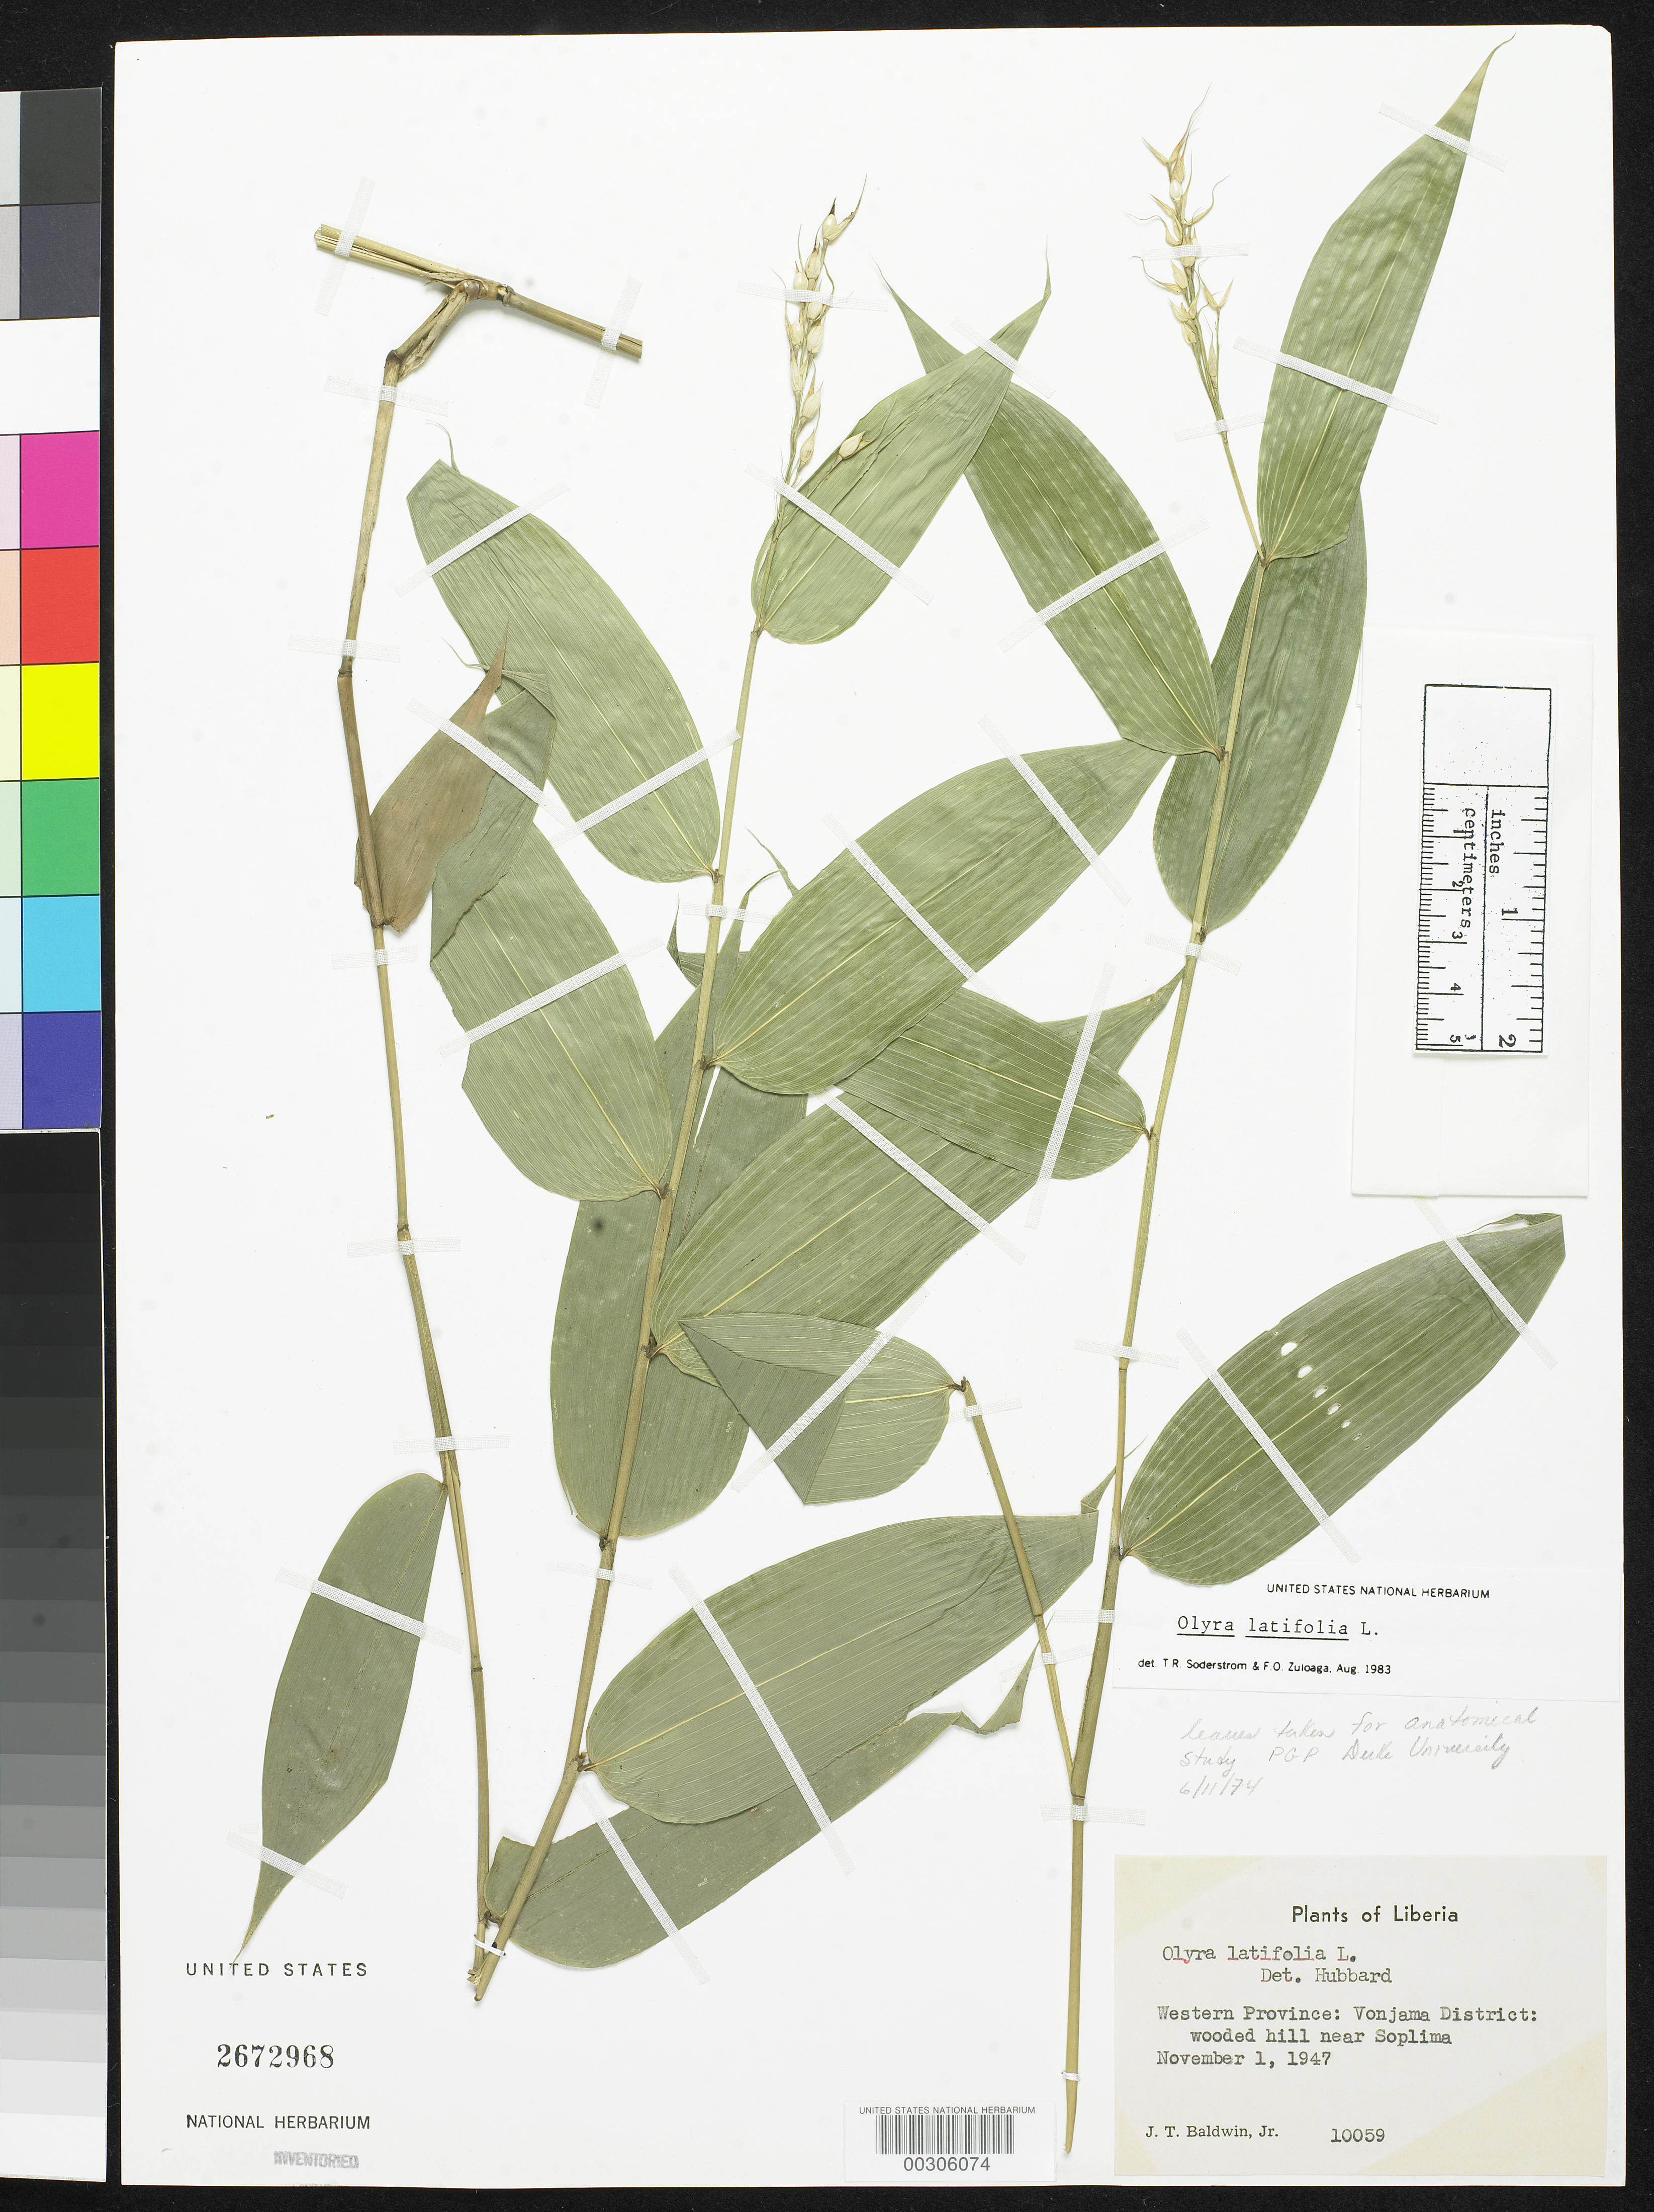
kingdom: Plantae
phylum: Tracheophyta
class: Liliopsida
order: Poales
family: Poaceae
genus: Olyra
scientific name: Olyra latifolia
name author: L.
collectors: J. T. Baldwin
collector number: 10059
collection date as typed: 01 Nov 1947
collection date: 1947-11-01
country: Liberia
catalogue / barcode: US 2672968